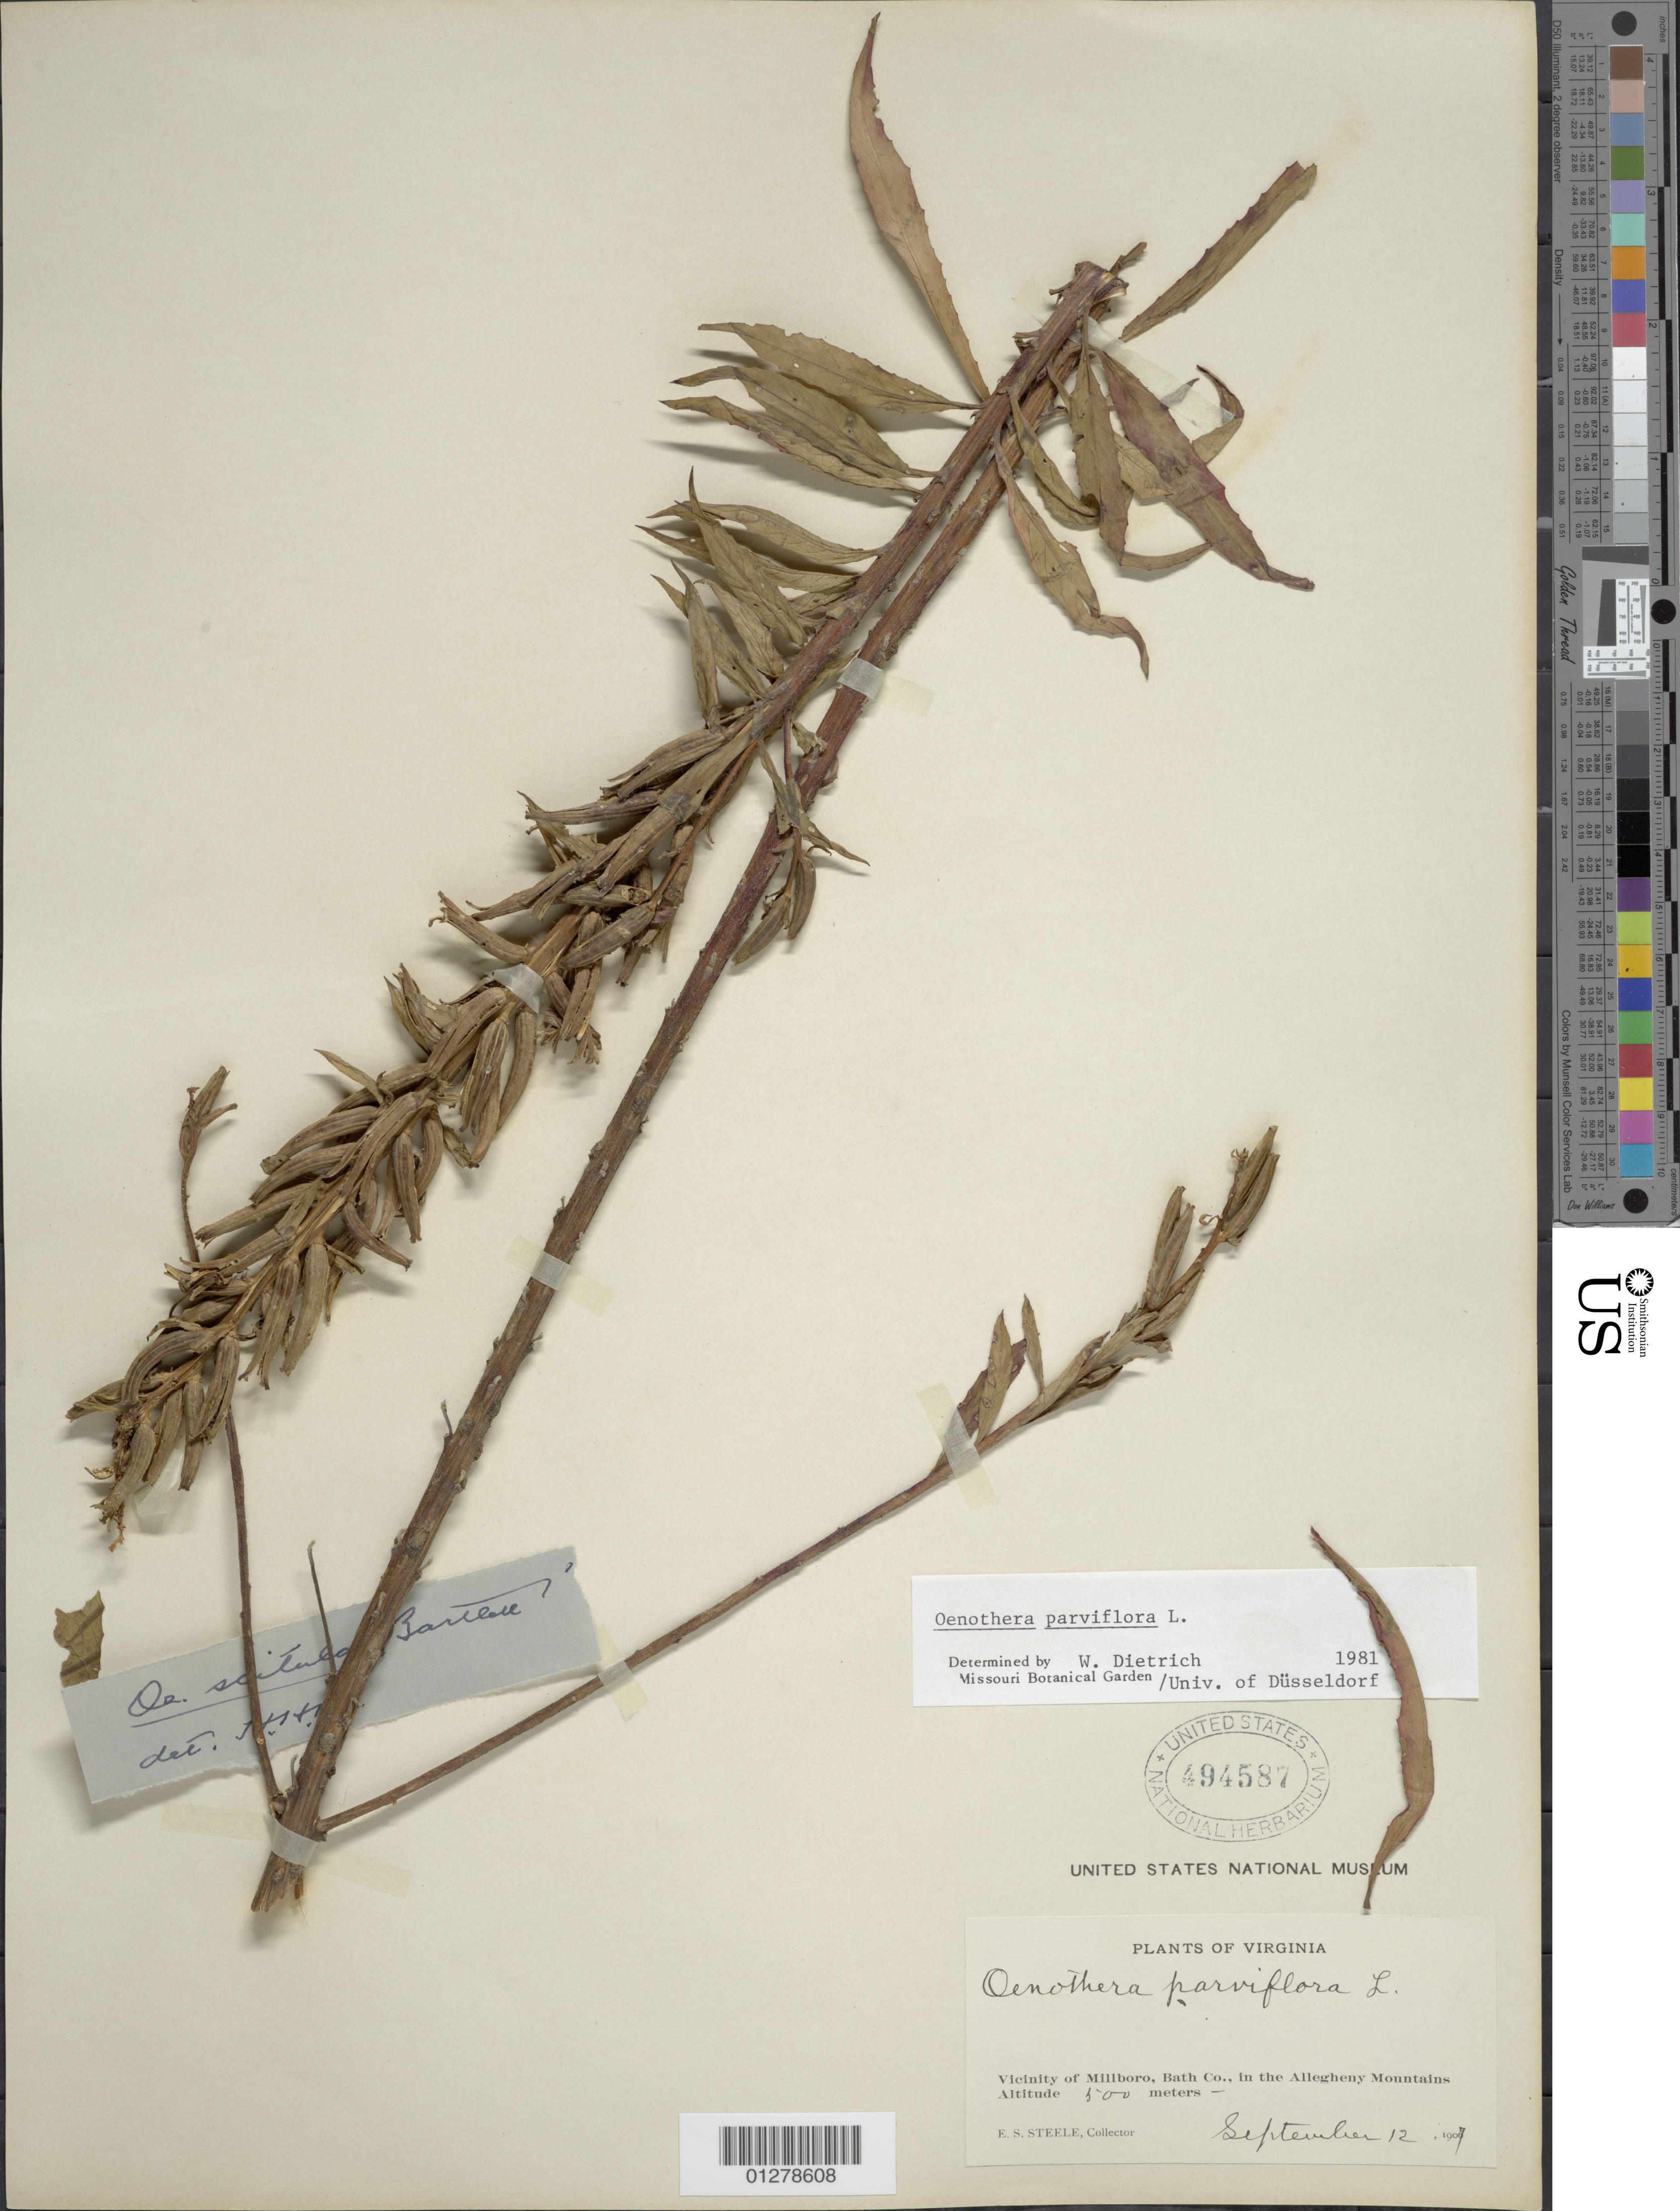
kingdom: Plantae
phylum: Tracheophyta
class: Magnoliopsida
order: Myrtales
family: Onagraceae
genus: Oenothera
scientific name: Oenothera parviflora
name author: L.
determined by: Munz, Philip A.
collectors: E. Steele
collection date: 1907-09-12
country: United States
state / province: Virginia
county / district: Bath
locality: Vicinity of Millboro, in the Allegheny Mts.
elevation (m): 500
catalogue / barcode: US 494587